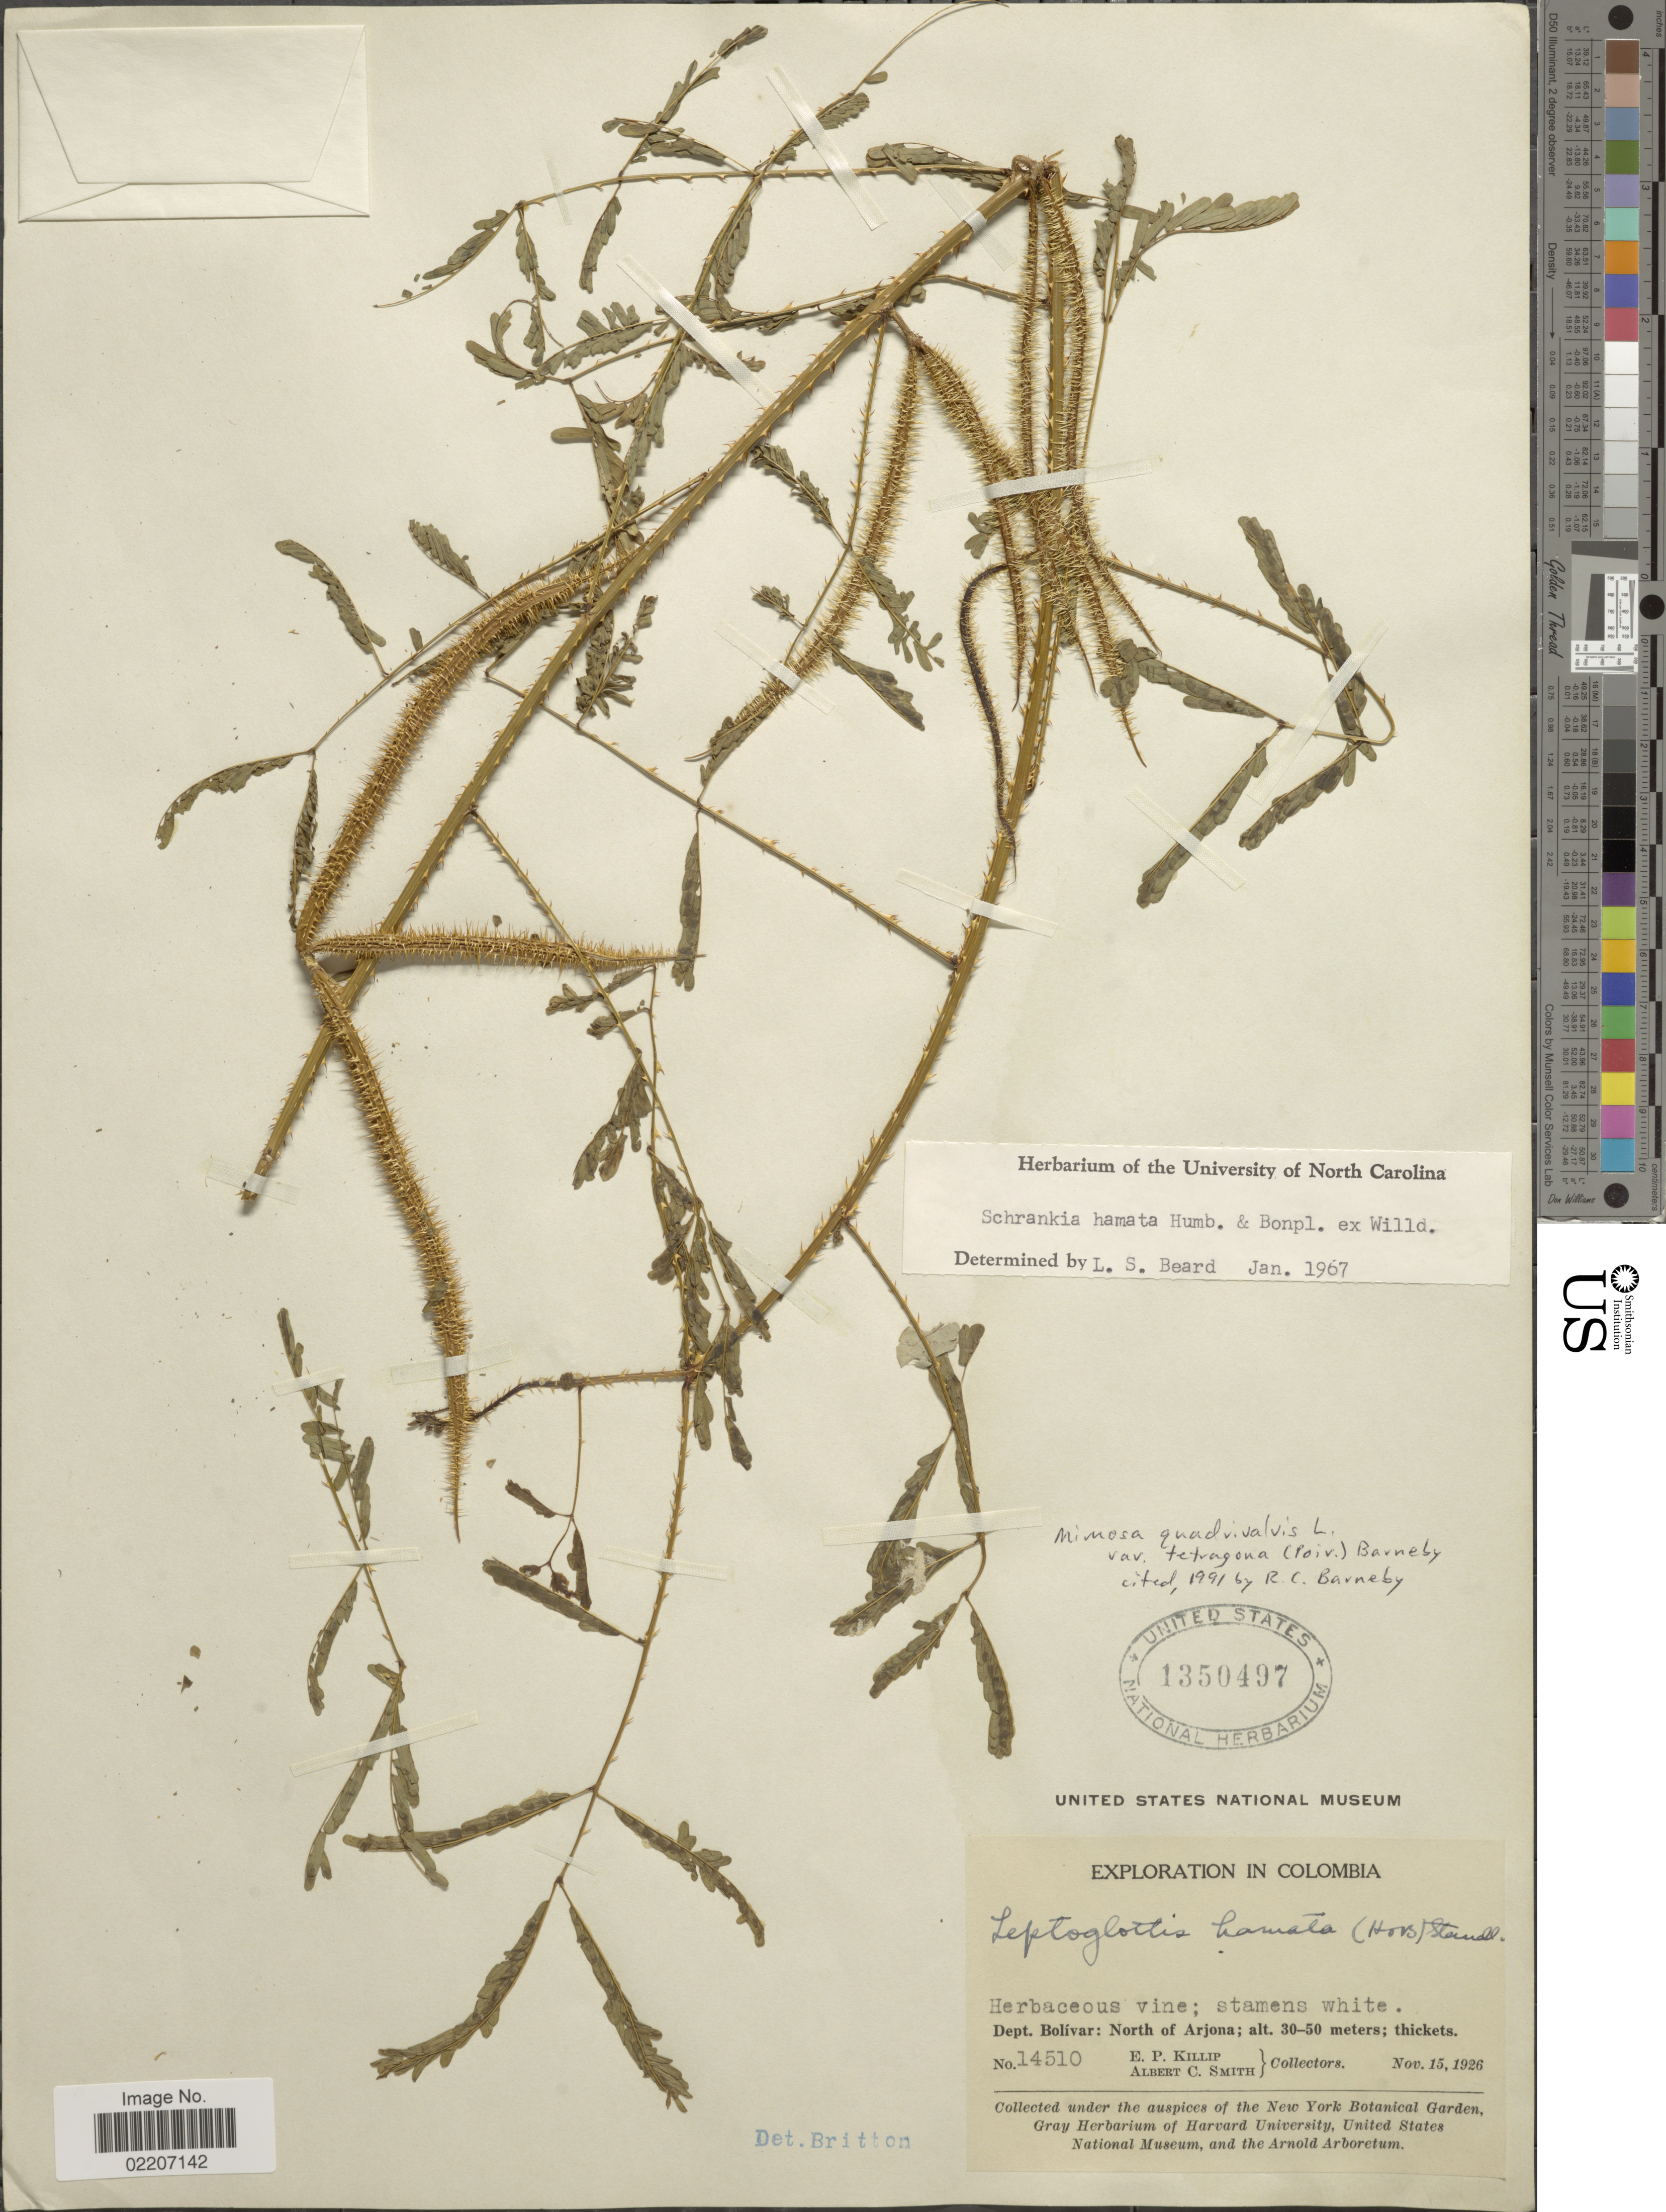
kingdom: Plantae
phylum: Tracheophyta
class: Magnoliopsida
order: Fabales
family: Fabaceae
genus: Mimosa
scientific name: Mimosa tetragona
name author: Poir.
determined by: U.S. National Herbarium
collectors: E. P. Killip & A. C. Smith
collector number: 14510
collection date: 1926-11-15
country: Colombia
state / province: Bolívar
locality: Dept. Bolivar: North of Arjona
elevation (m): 30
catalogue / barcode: US 1350497